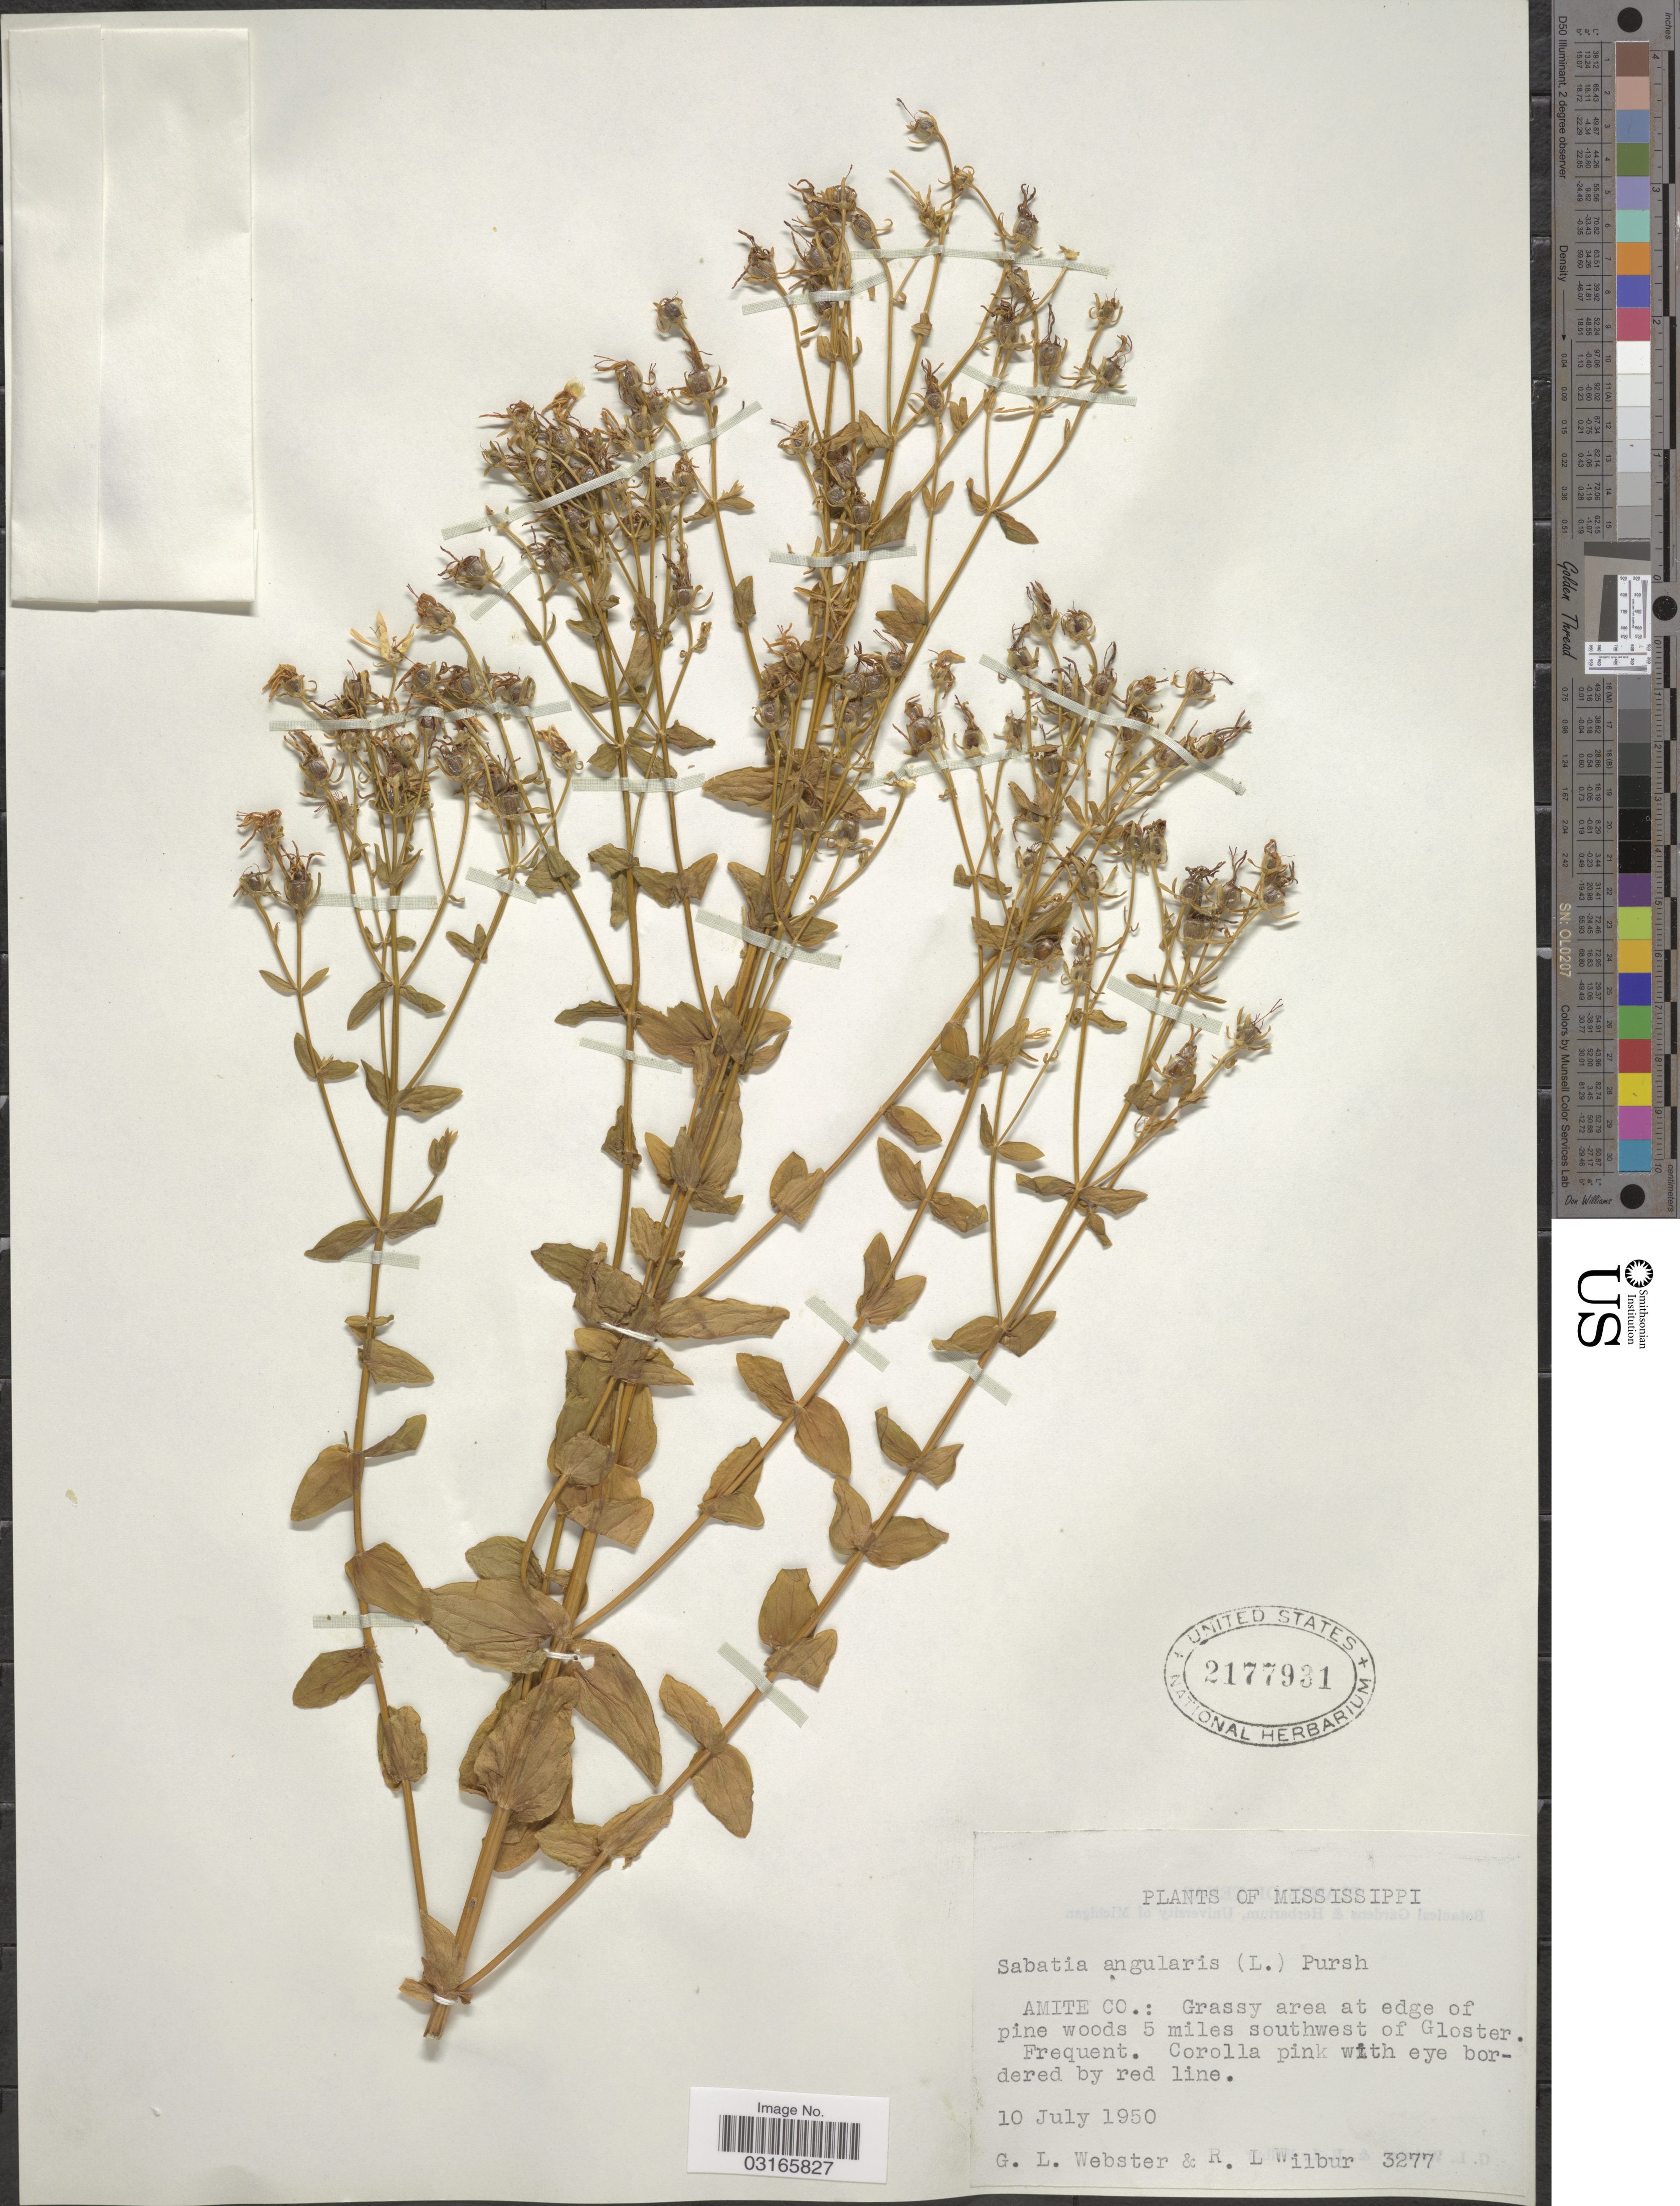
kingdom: Plantae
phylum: Tracheophyta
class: Magnoliopsida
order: Gentianales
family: Gentianaceae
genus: Sabatia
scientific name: Sabatia angularis (L.) Pursh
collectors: G. L. Webster & R. L. Wilbur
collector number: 3277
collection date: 1950-07-10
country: United States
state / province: Mississippi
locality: Amite Co.: Grassy area at edge of pine woods 5 miles southwest of Gloster.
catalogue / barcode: US 2177931